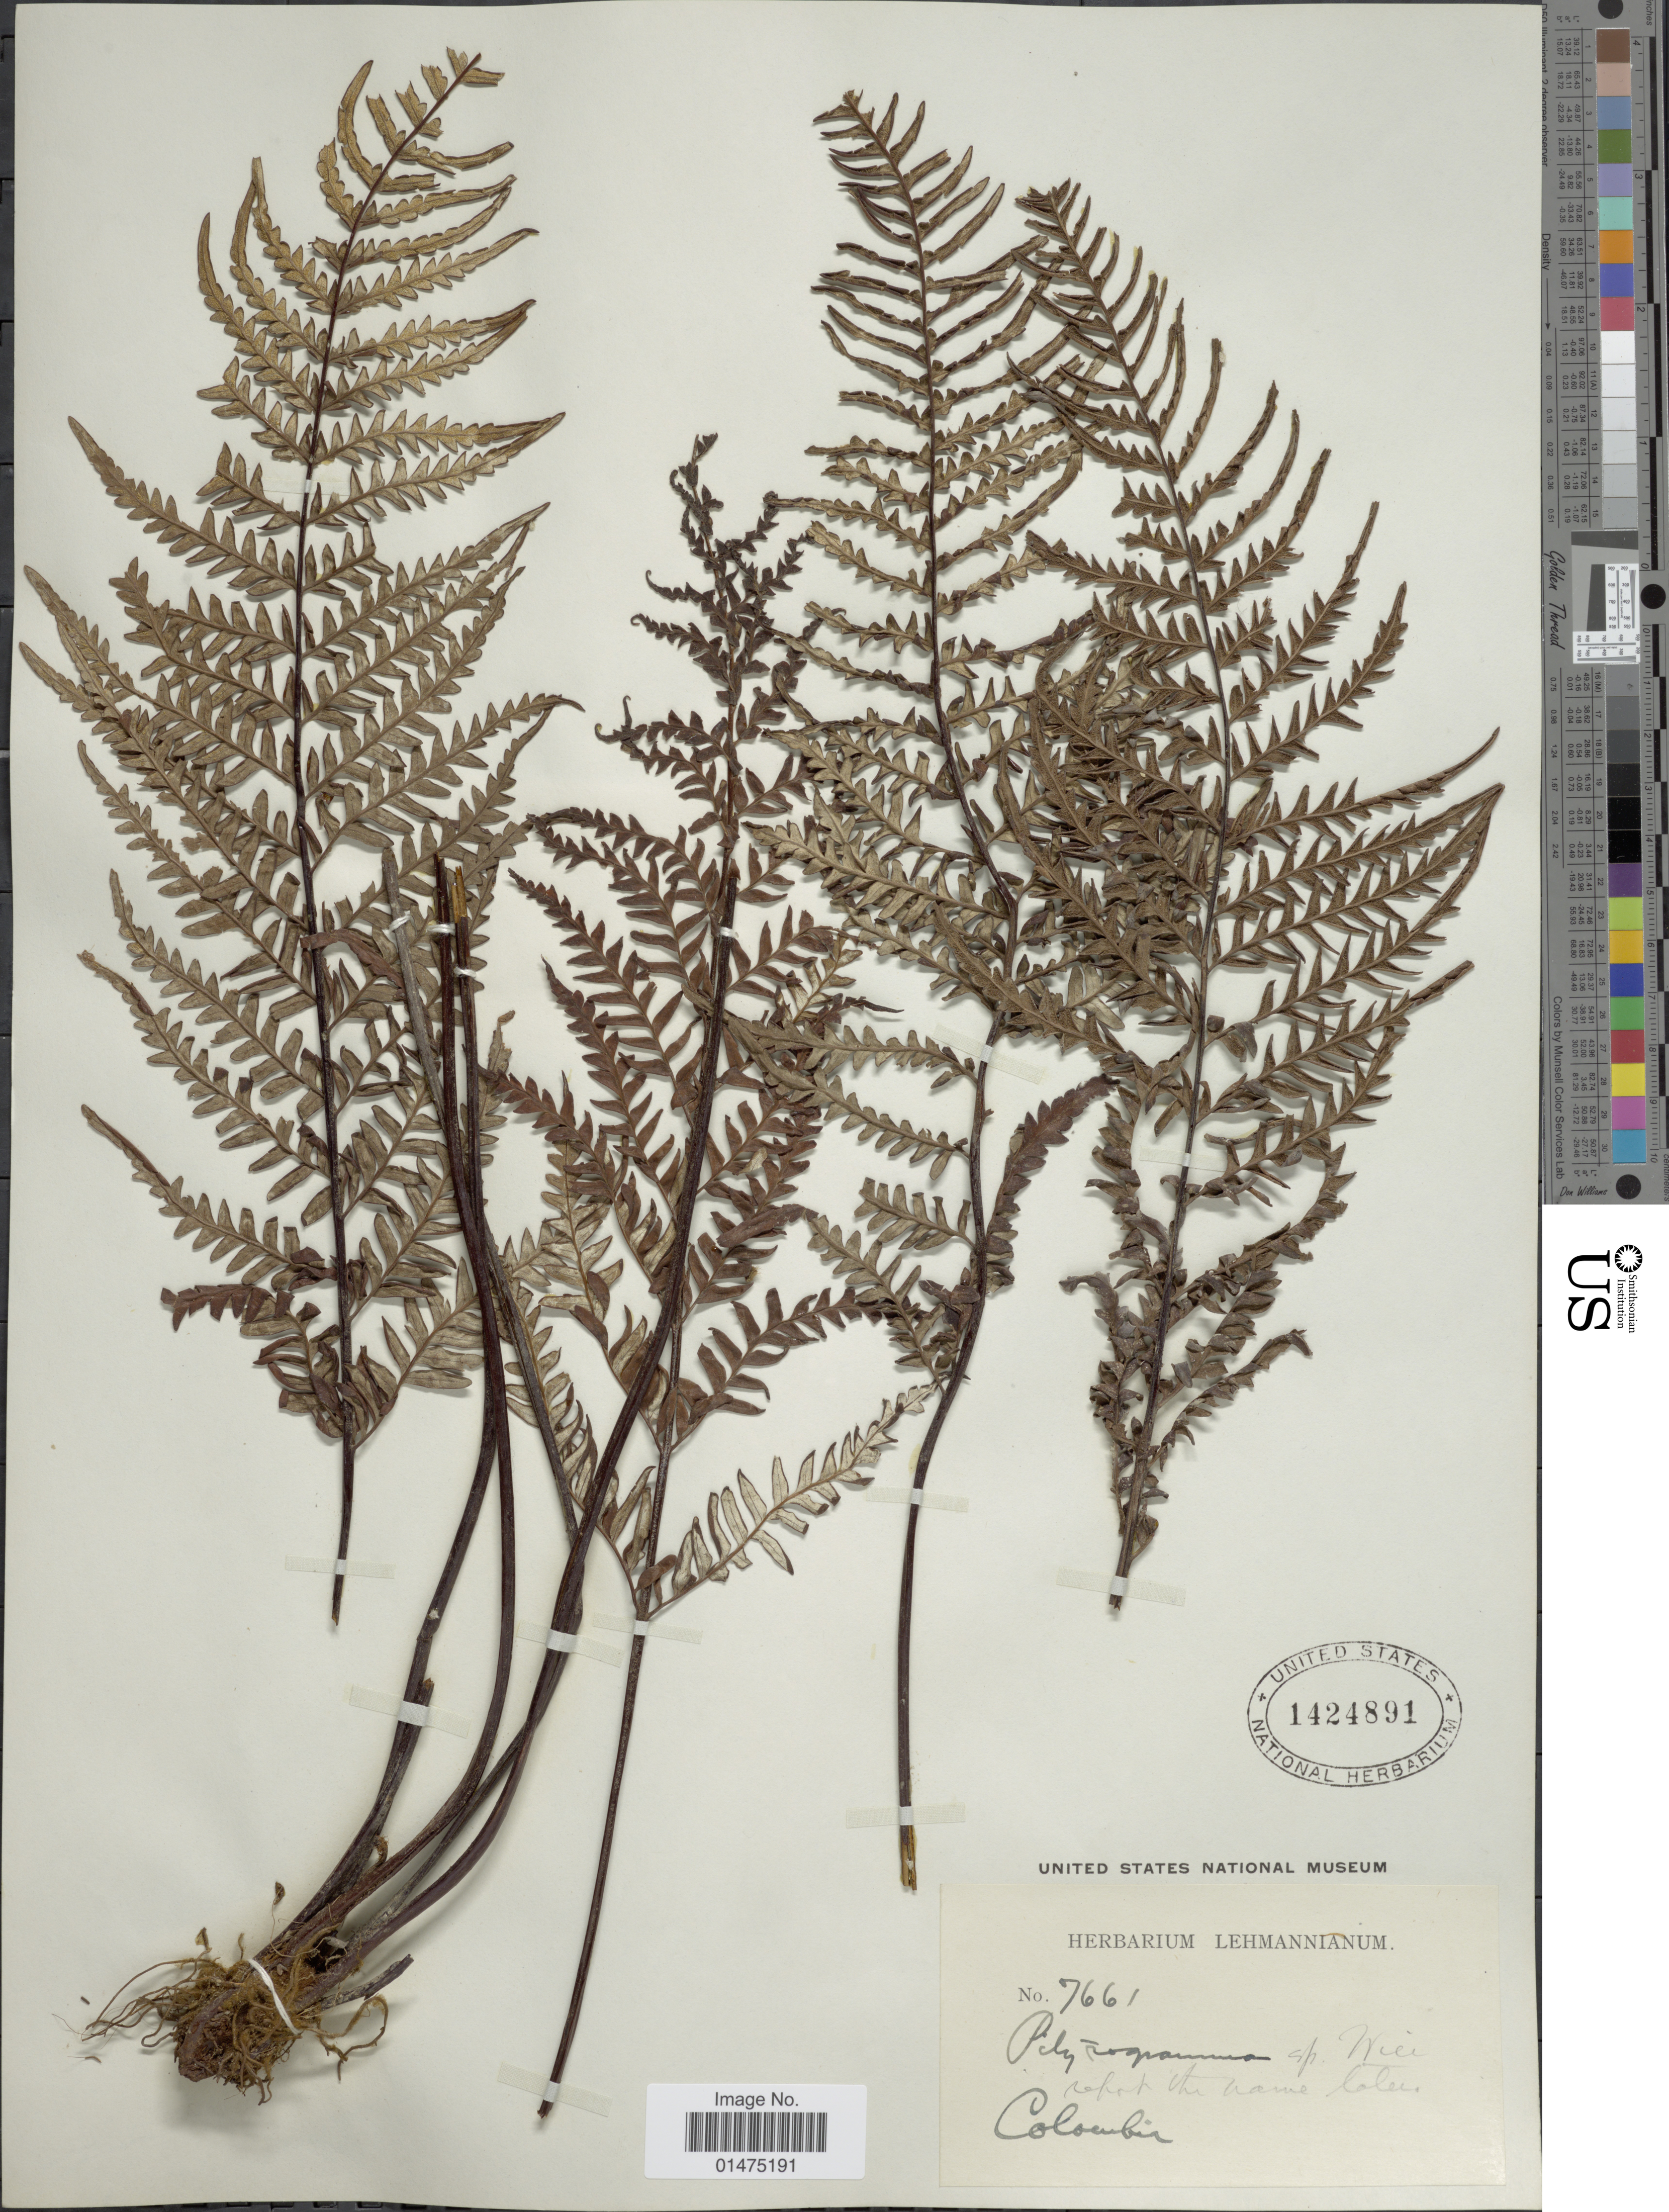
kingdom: Plantae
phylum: Tracheophyta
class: Polypodiopsida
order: Polypodiales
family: Pteridaceae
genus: Pityrogramma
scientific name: Pityrogramma tartarea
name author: (Cav.) Maxon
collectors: ex herb. Lehmannianum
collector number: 7661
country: Colombia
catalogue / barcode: US 1424891